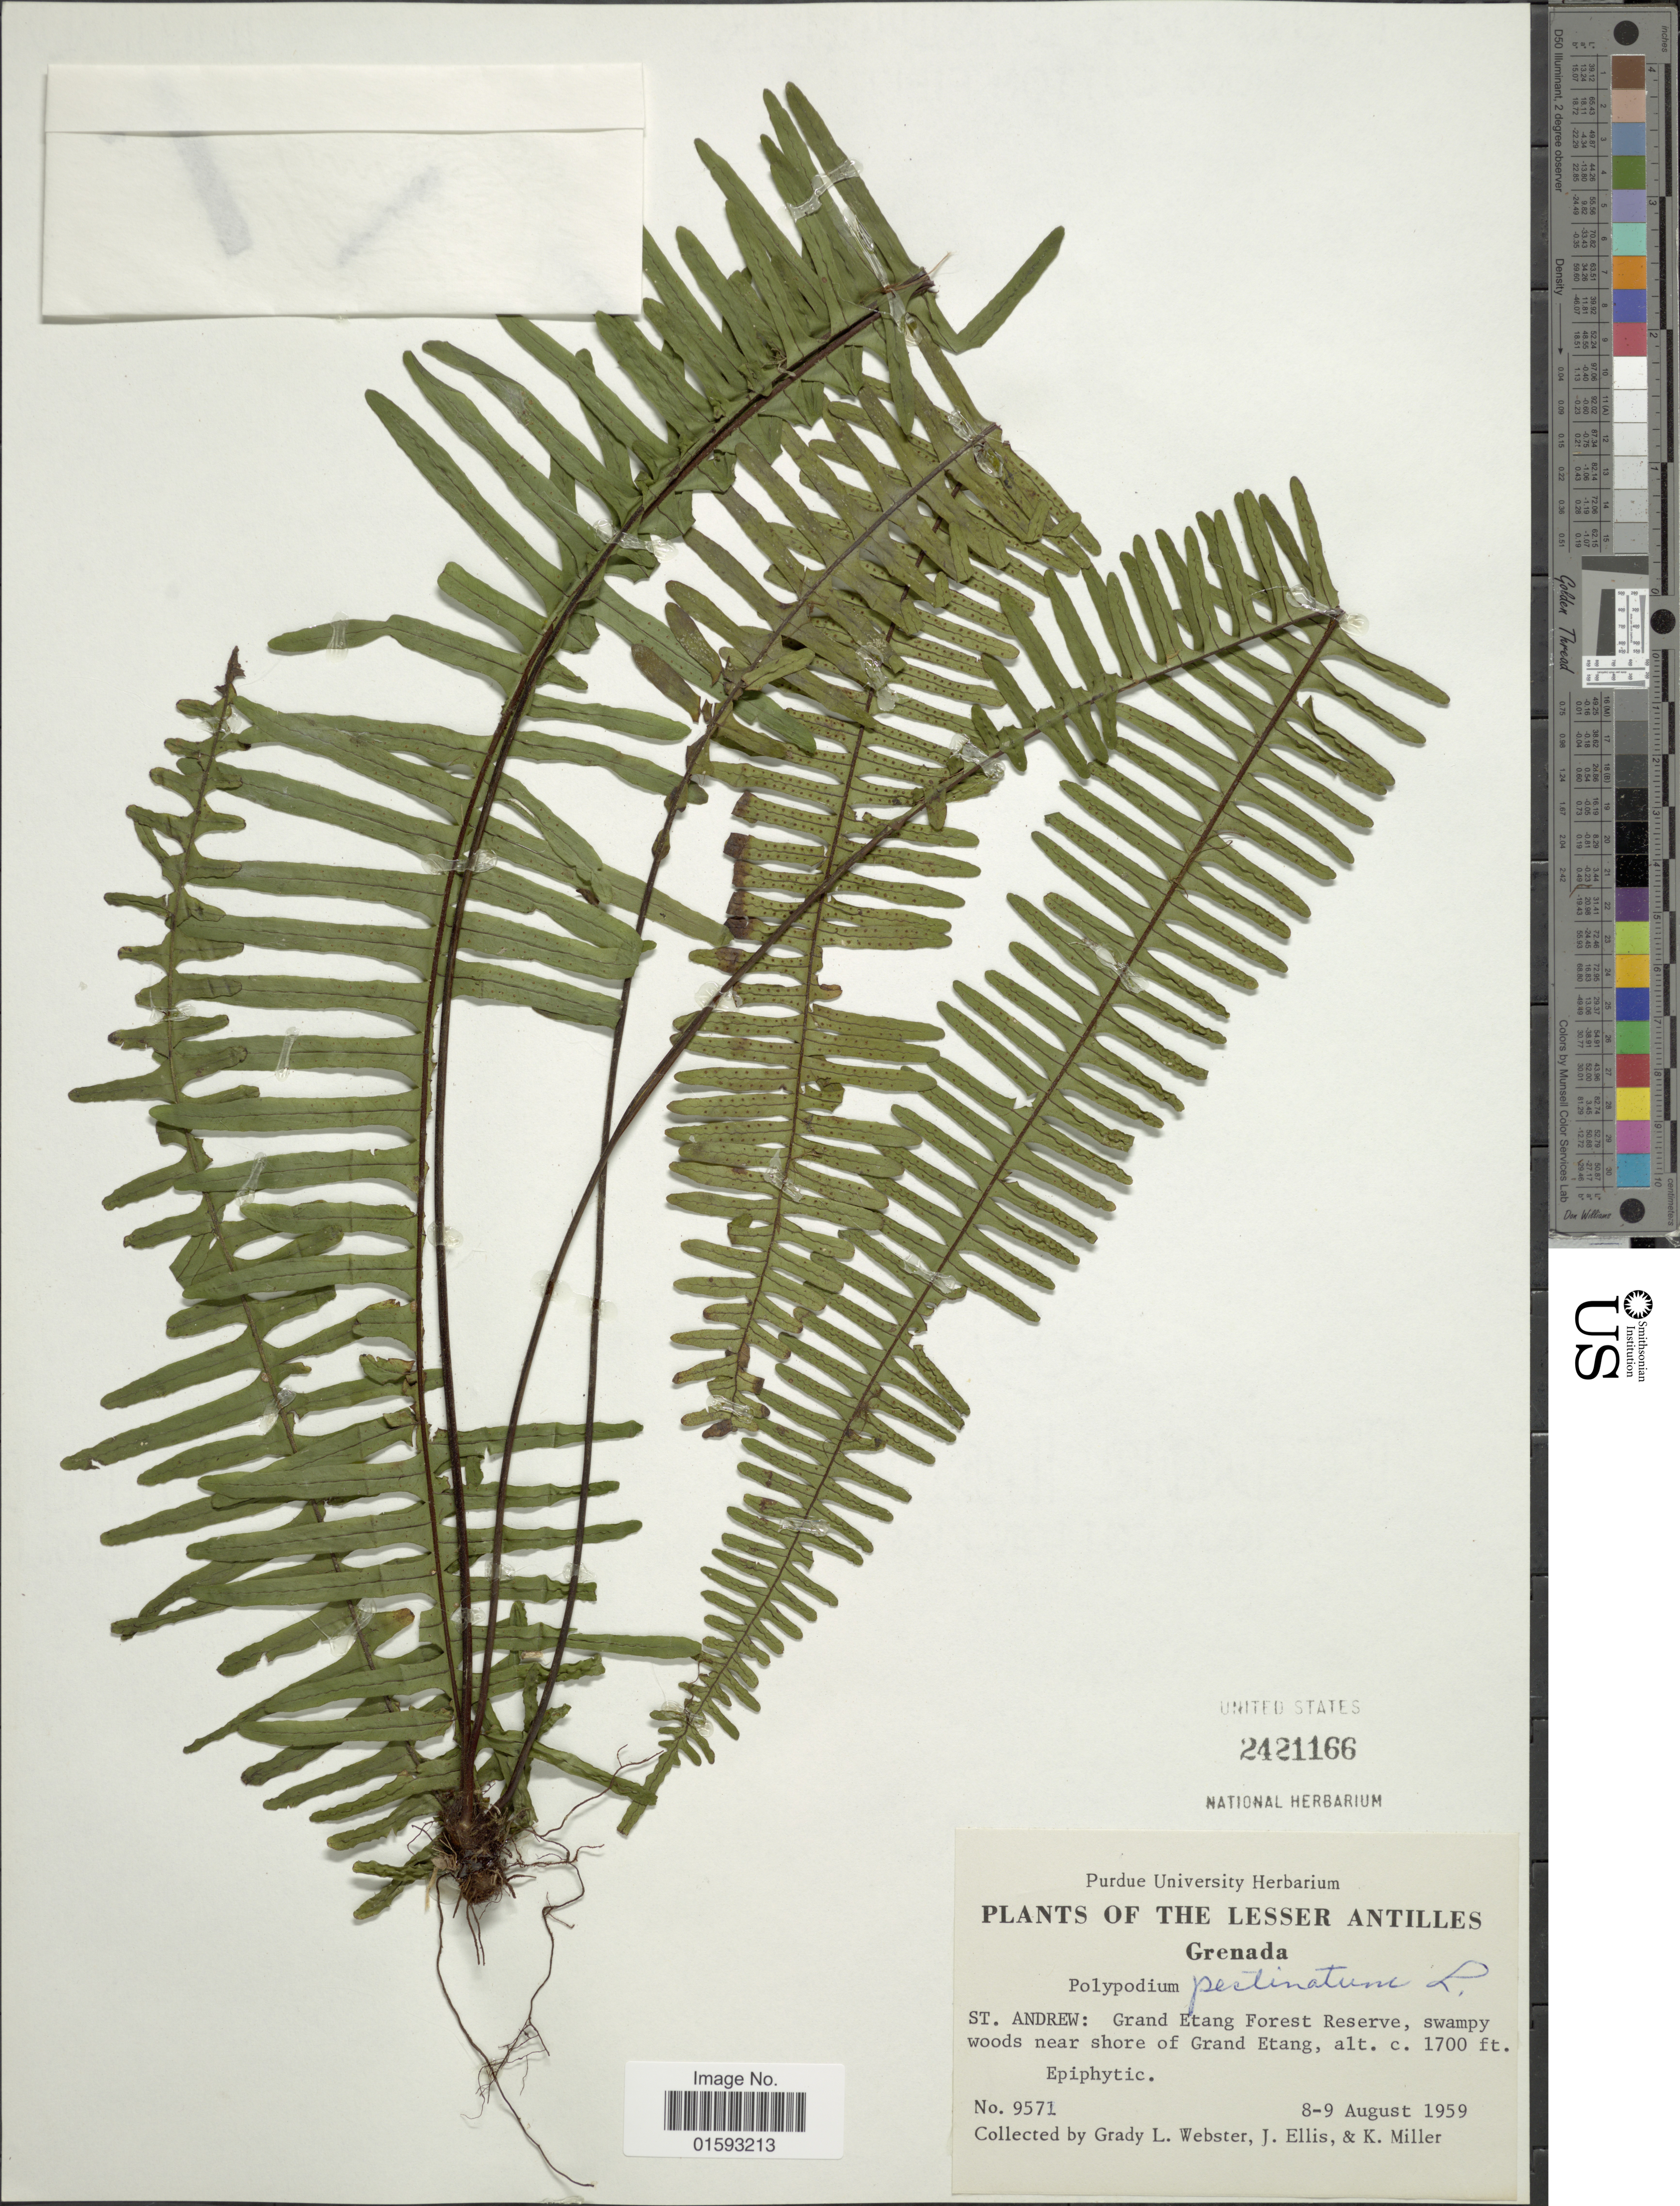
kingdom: Plantae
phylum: Tracheophyta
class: Polypodiopsida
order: Polypodiales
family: Polypodiaceae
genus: Pecluma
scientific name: Pecluma pectinata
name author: (L.) M.G. Price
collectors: G. L. Webster, J. Ellis & K. Miller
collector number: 9571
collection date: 1959-08-08/1959-08-09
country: Grenada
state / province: Saint Andrew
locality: The Lesser Antilles, Grand Etang Forest Reserve, swampy woods near shore of Grand Etang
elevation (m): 518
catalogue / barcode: US 2421166